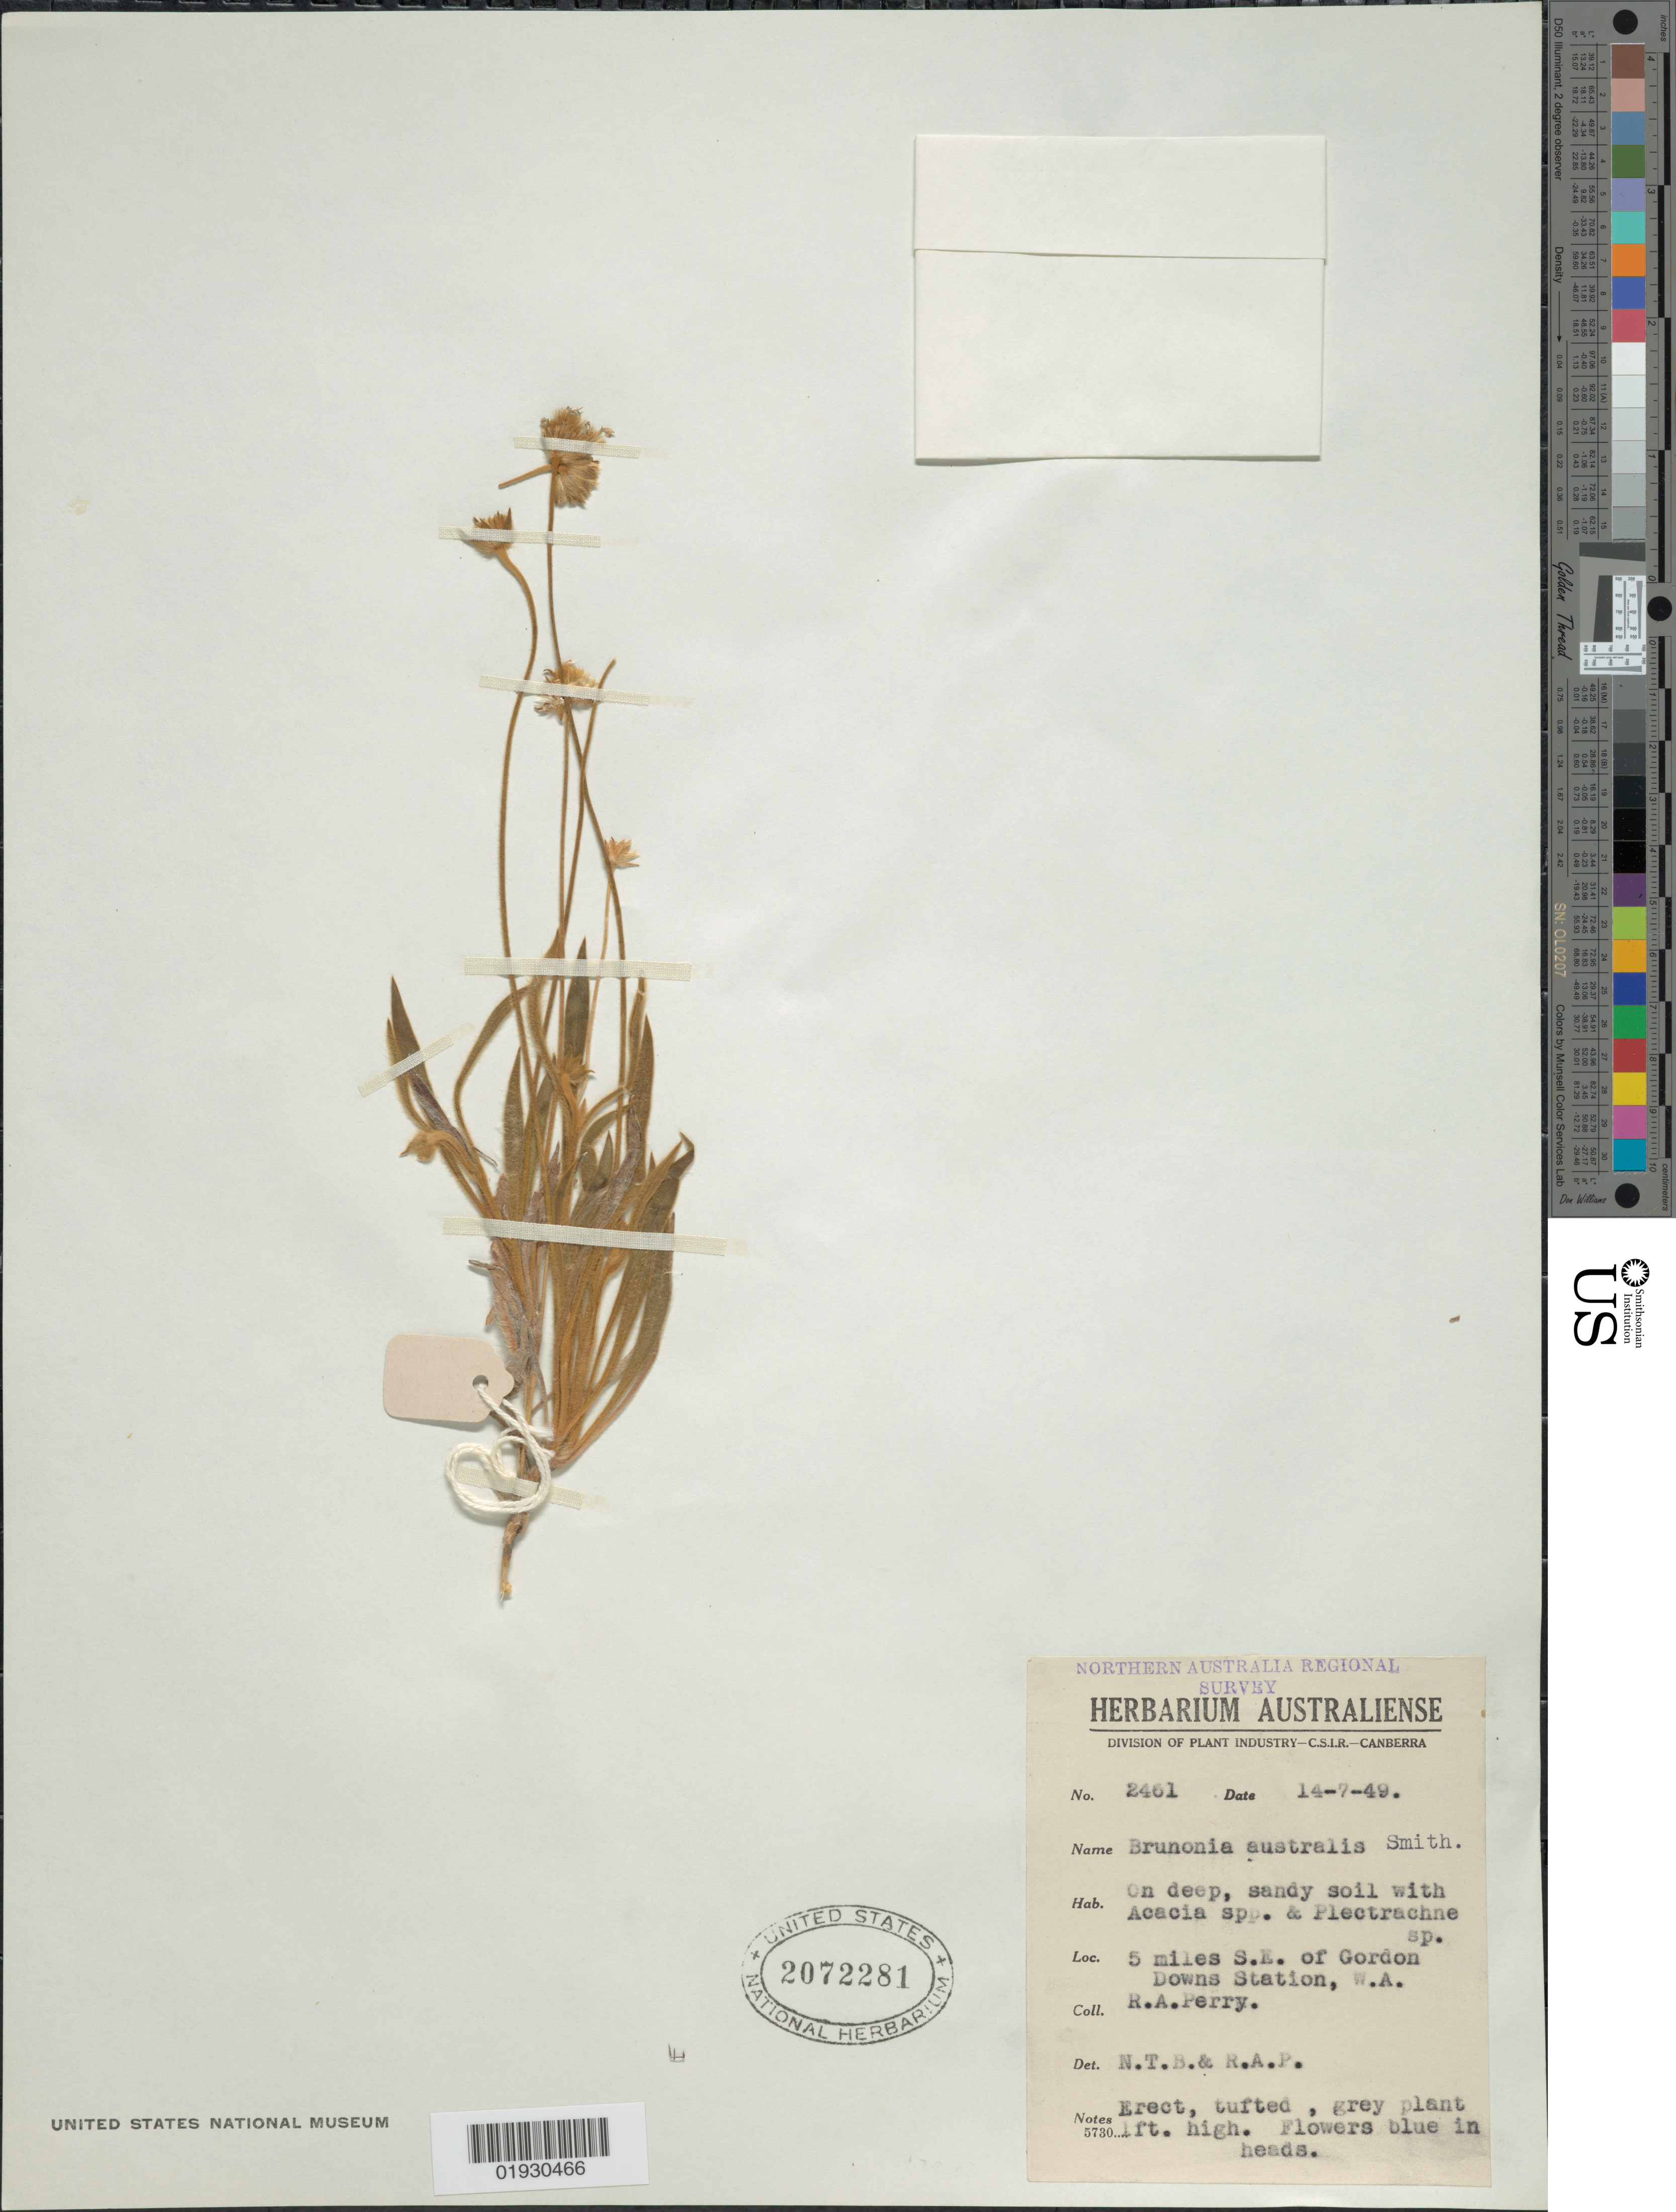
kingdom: Plantae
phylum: Tracheophyta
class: Magnoliopsida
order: Asterales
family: Goodeniaceae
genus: Brunonia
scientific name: Brunonia australis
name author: Sm. ex R. Br.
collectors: Perry, R. A.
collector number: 2461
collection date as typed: Transcribed d/m/y: 14/7/49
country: Australia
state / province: Western Australia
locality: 5 miles S.E. of Gordon Downs Station, W.A.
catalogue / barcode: US 2072281